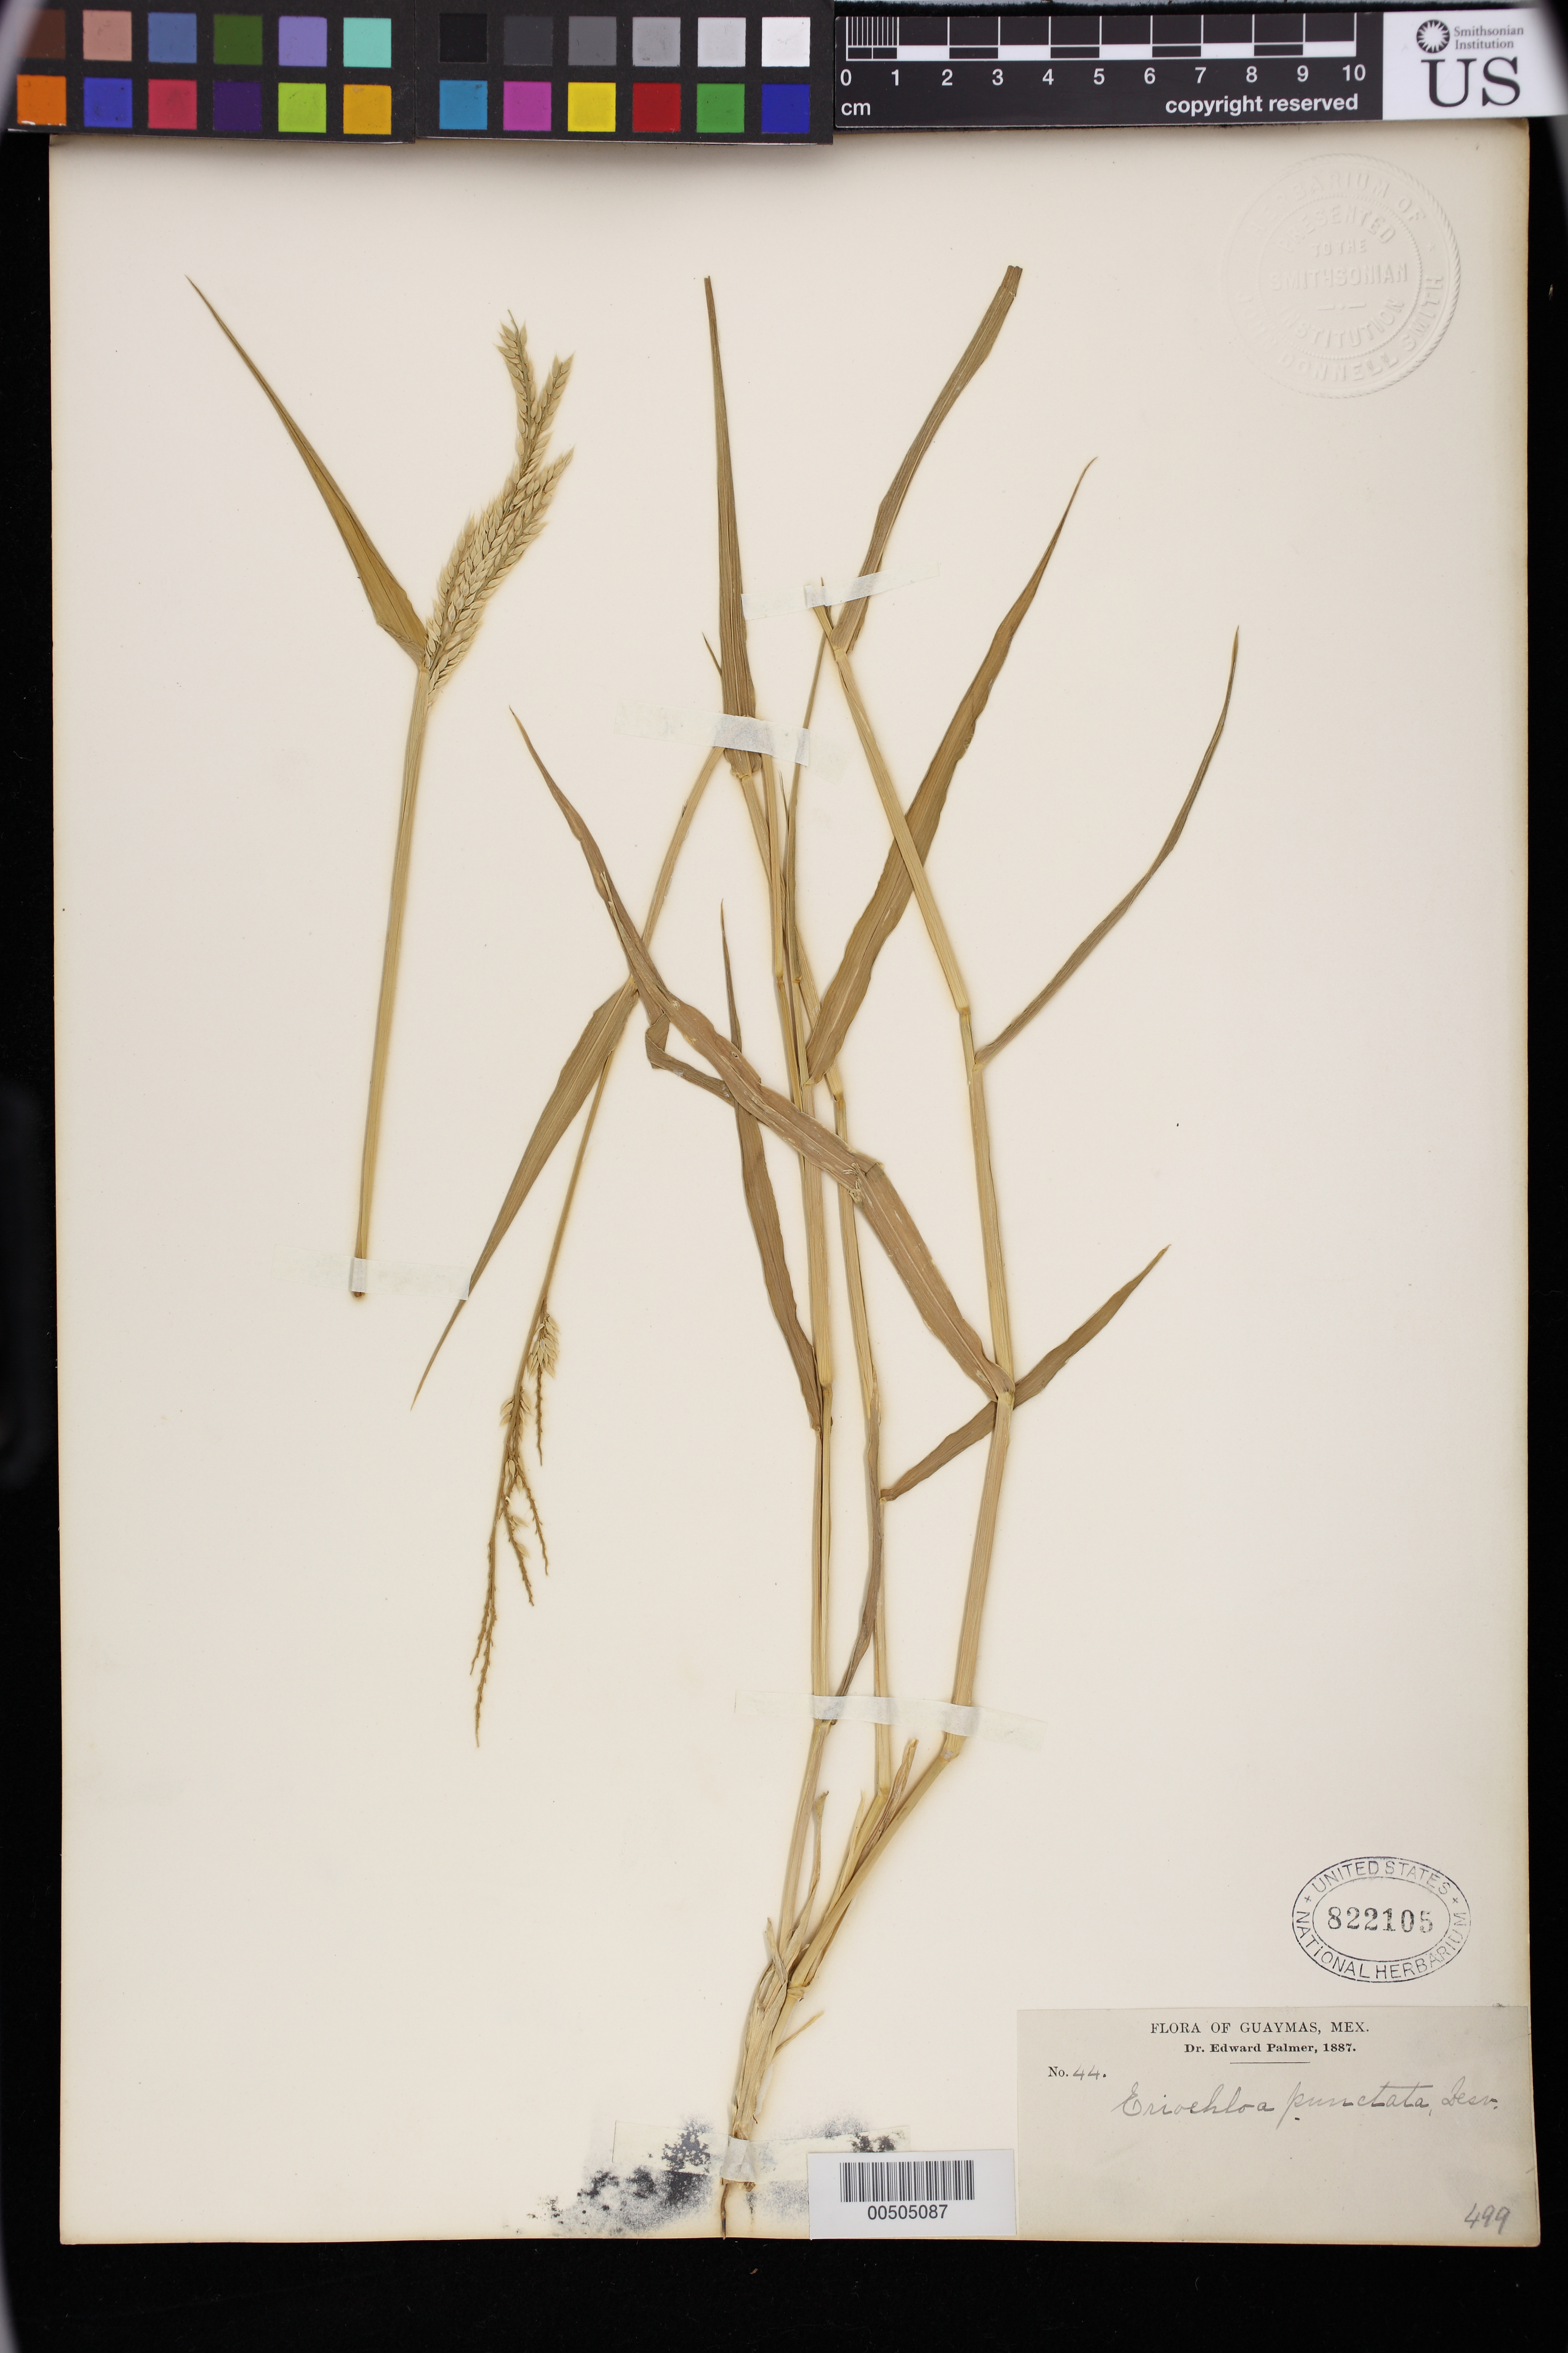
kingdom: Plantae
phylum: Tracheophyta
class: Liliopsida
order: Poales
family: Poaceae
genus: Eriochloa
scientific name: Eriochloa gracilis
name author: (E. Fourn.) E. Hitchc.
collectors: E. Palmer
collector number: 44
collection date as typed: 1887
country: Mexico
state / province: Sonora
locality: Guaymas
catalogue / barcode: US 822105